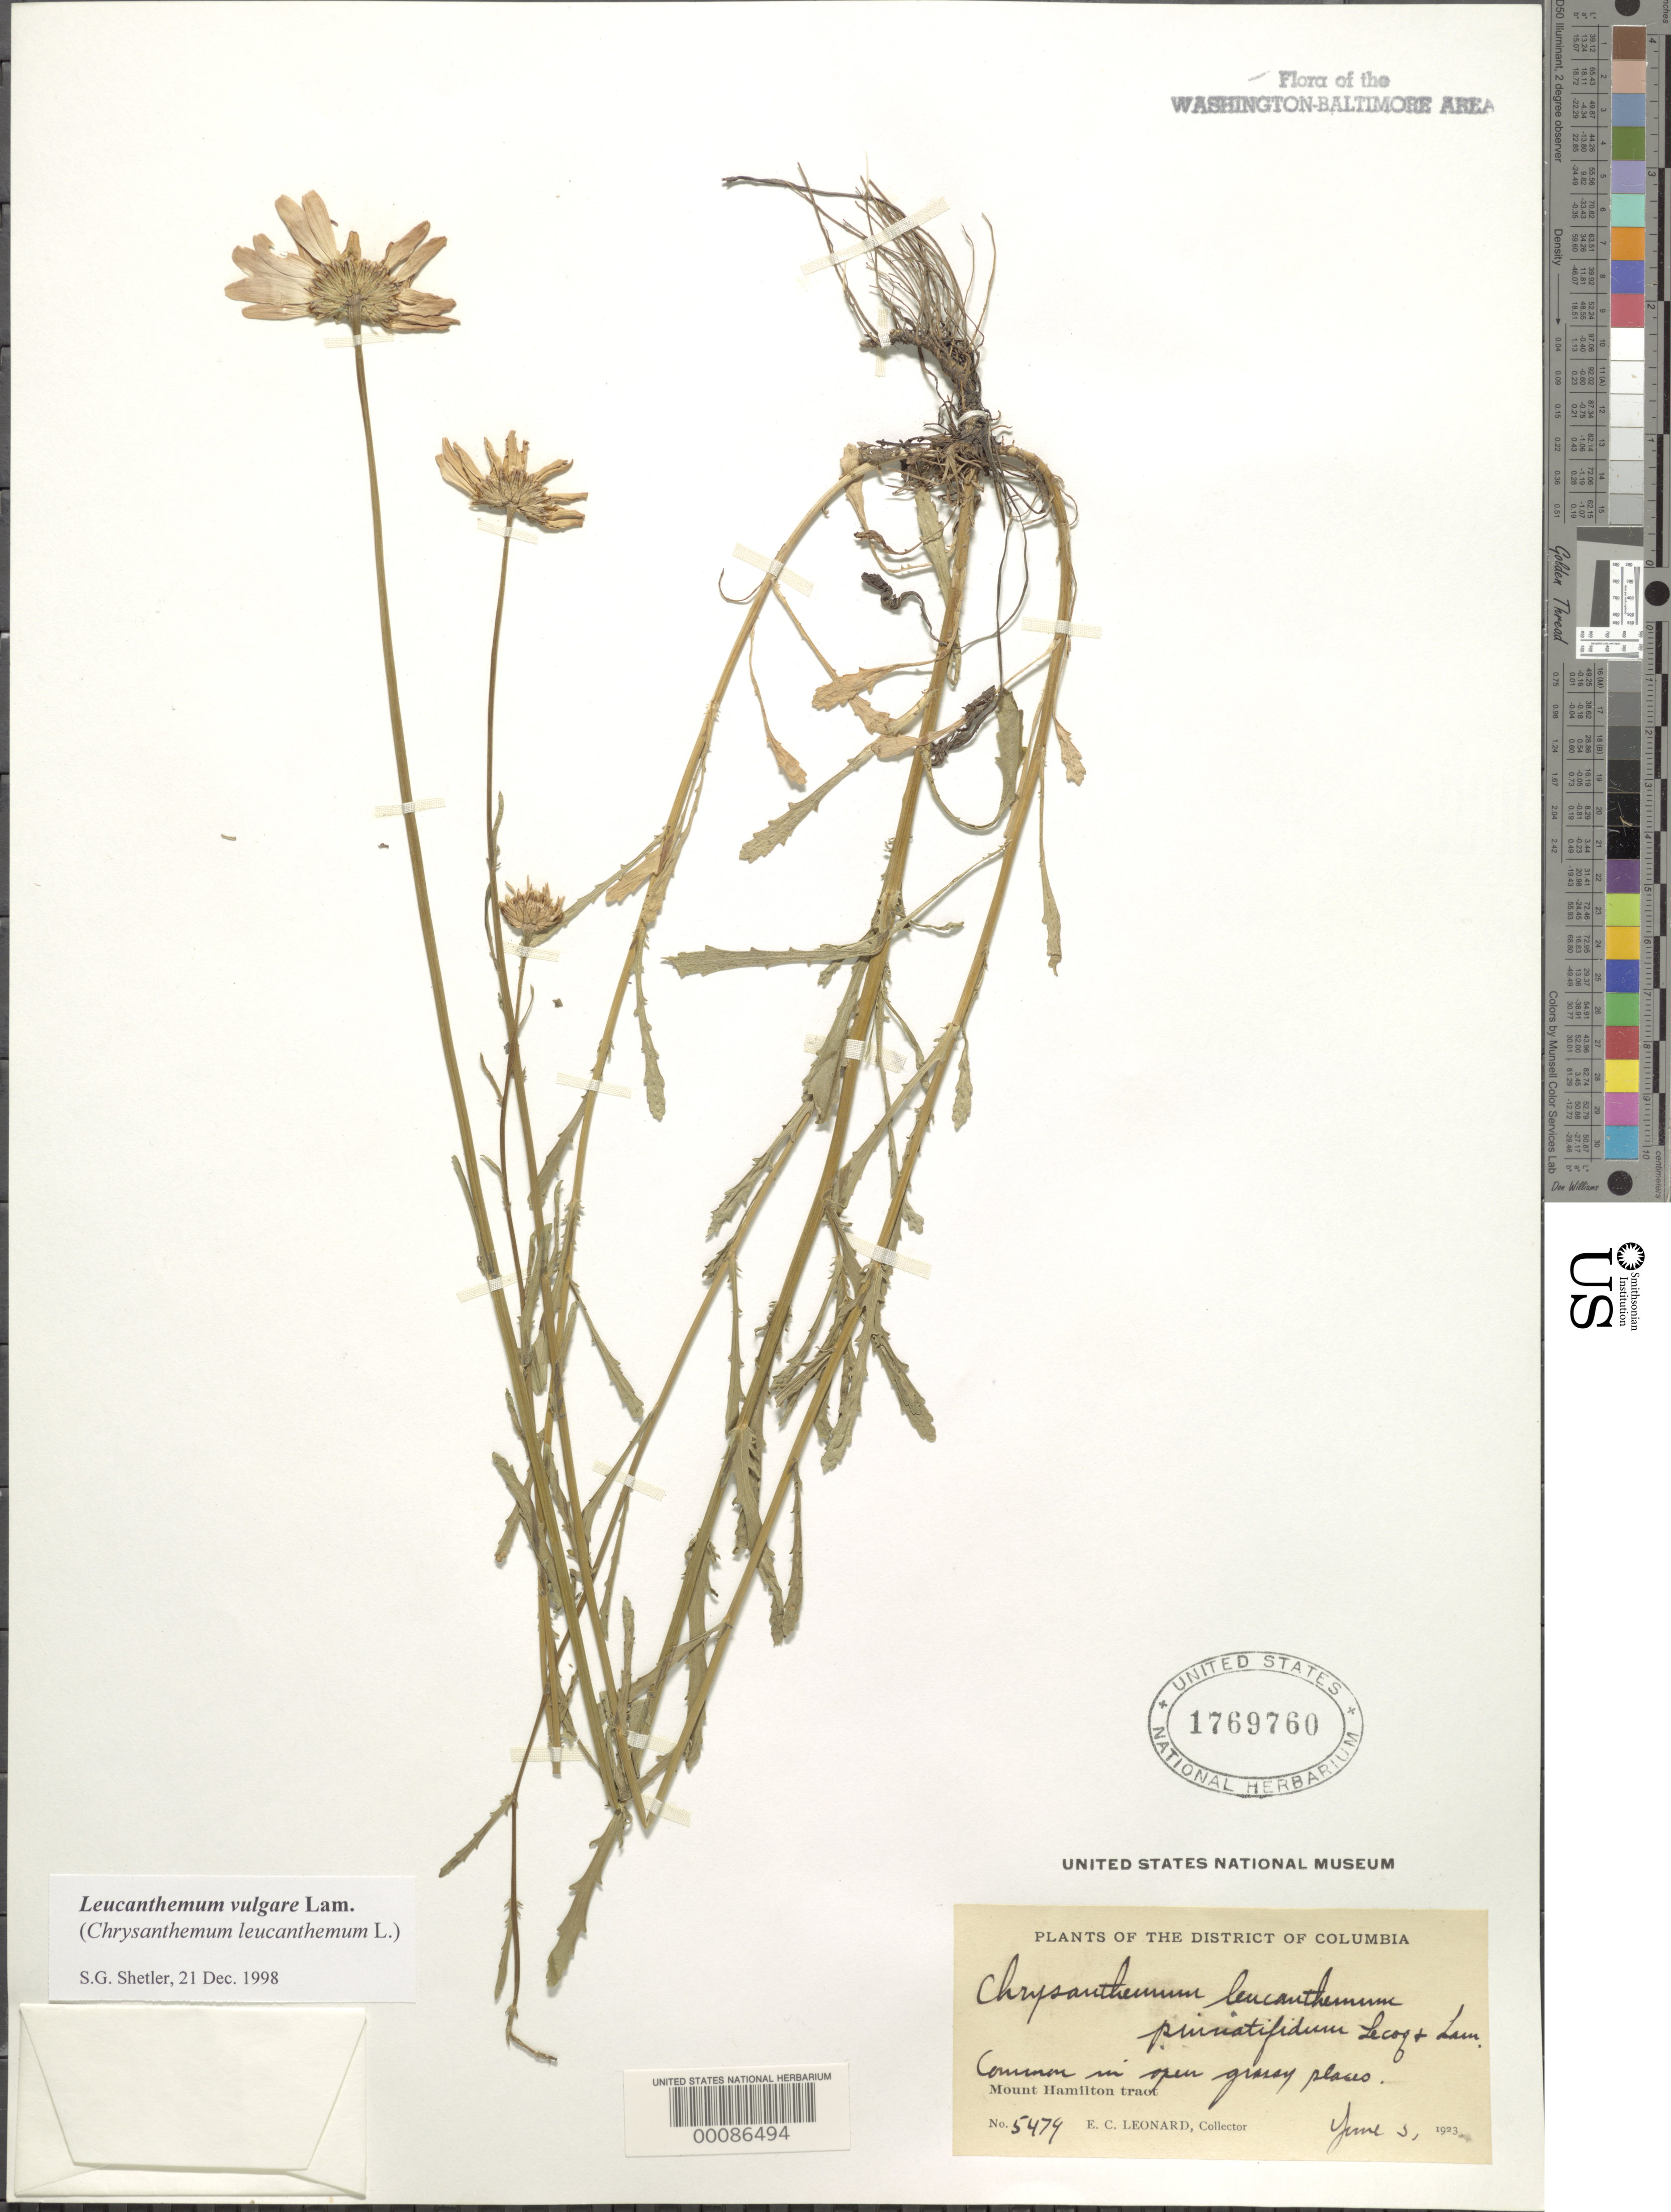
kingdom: Plantae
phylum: Tracheophyta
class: Magnoliopsida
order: Asterales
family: Asteraceae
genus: Leucanthemum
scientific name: Leucanthemum vulgare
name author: Lam.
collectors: E. C. Leonard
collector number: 5479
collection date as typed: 05 Jun 1923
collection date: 1923-06-05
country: United States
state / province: District of Columbia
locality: Mount Hamilton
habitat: Open grassy places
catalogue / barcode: US 1769760